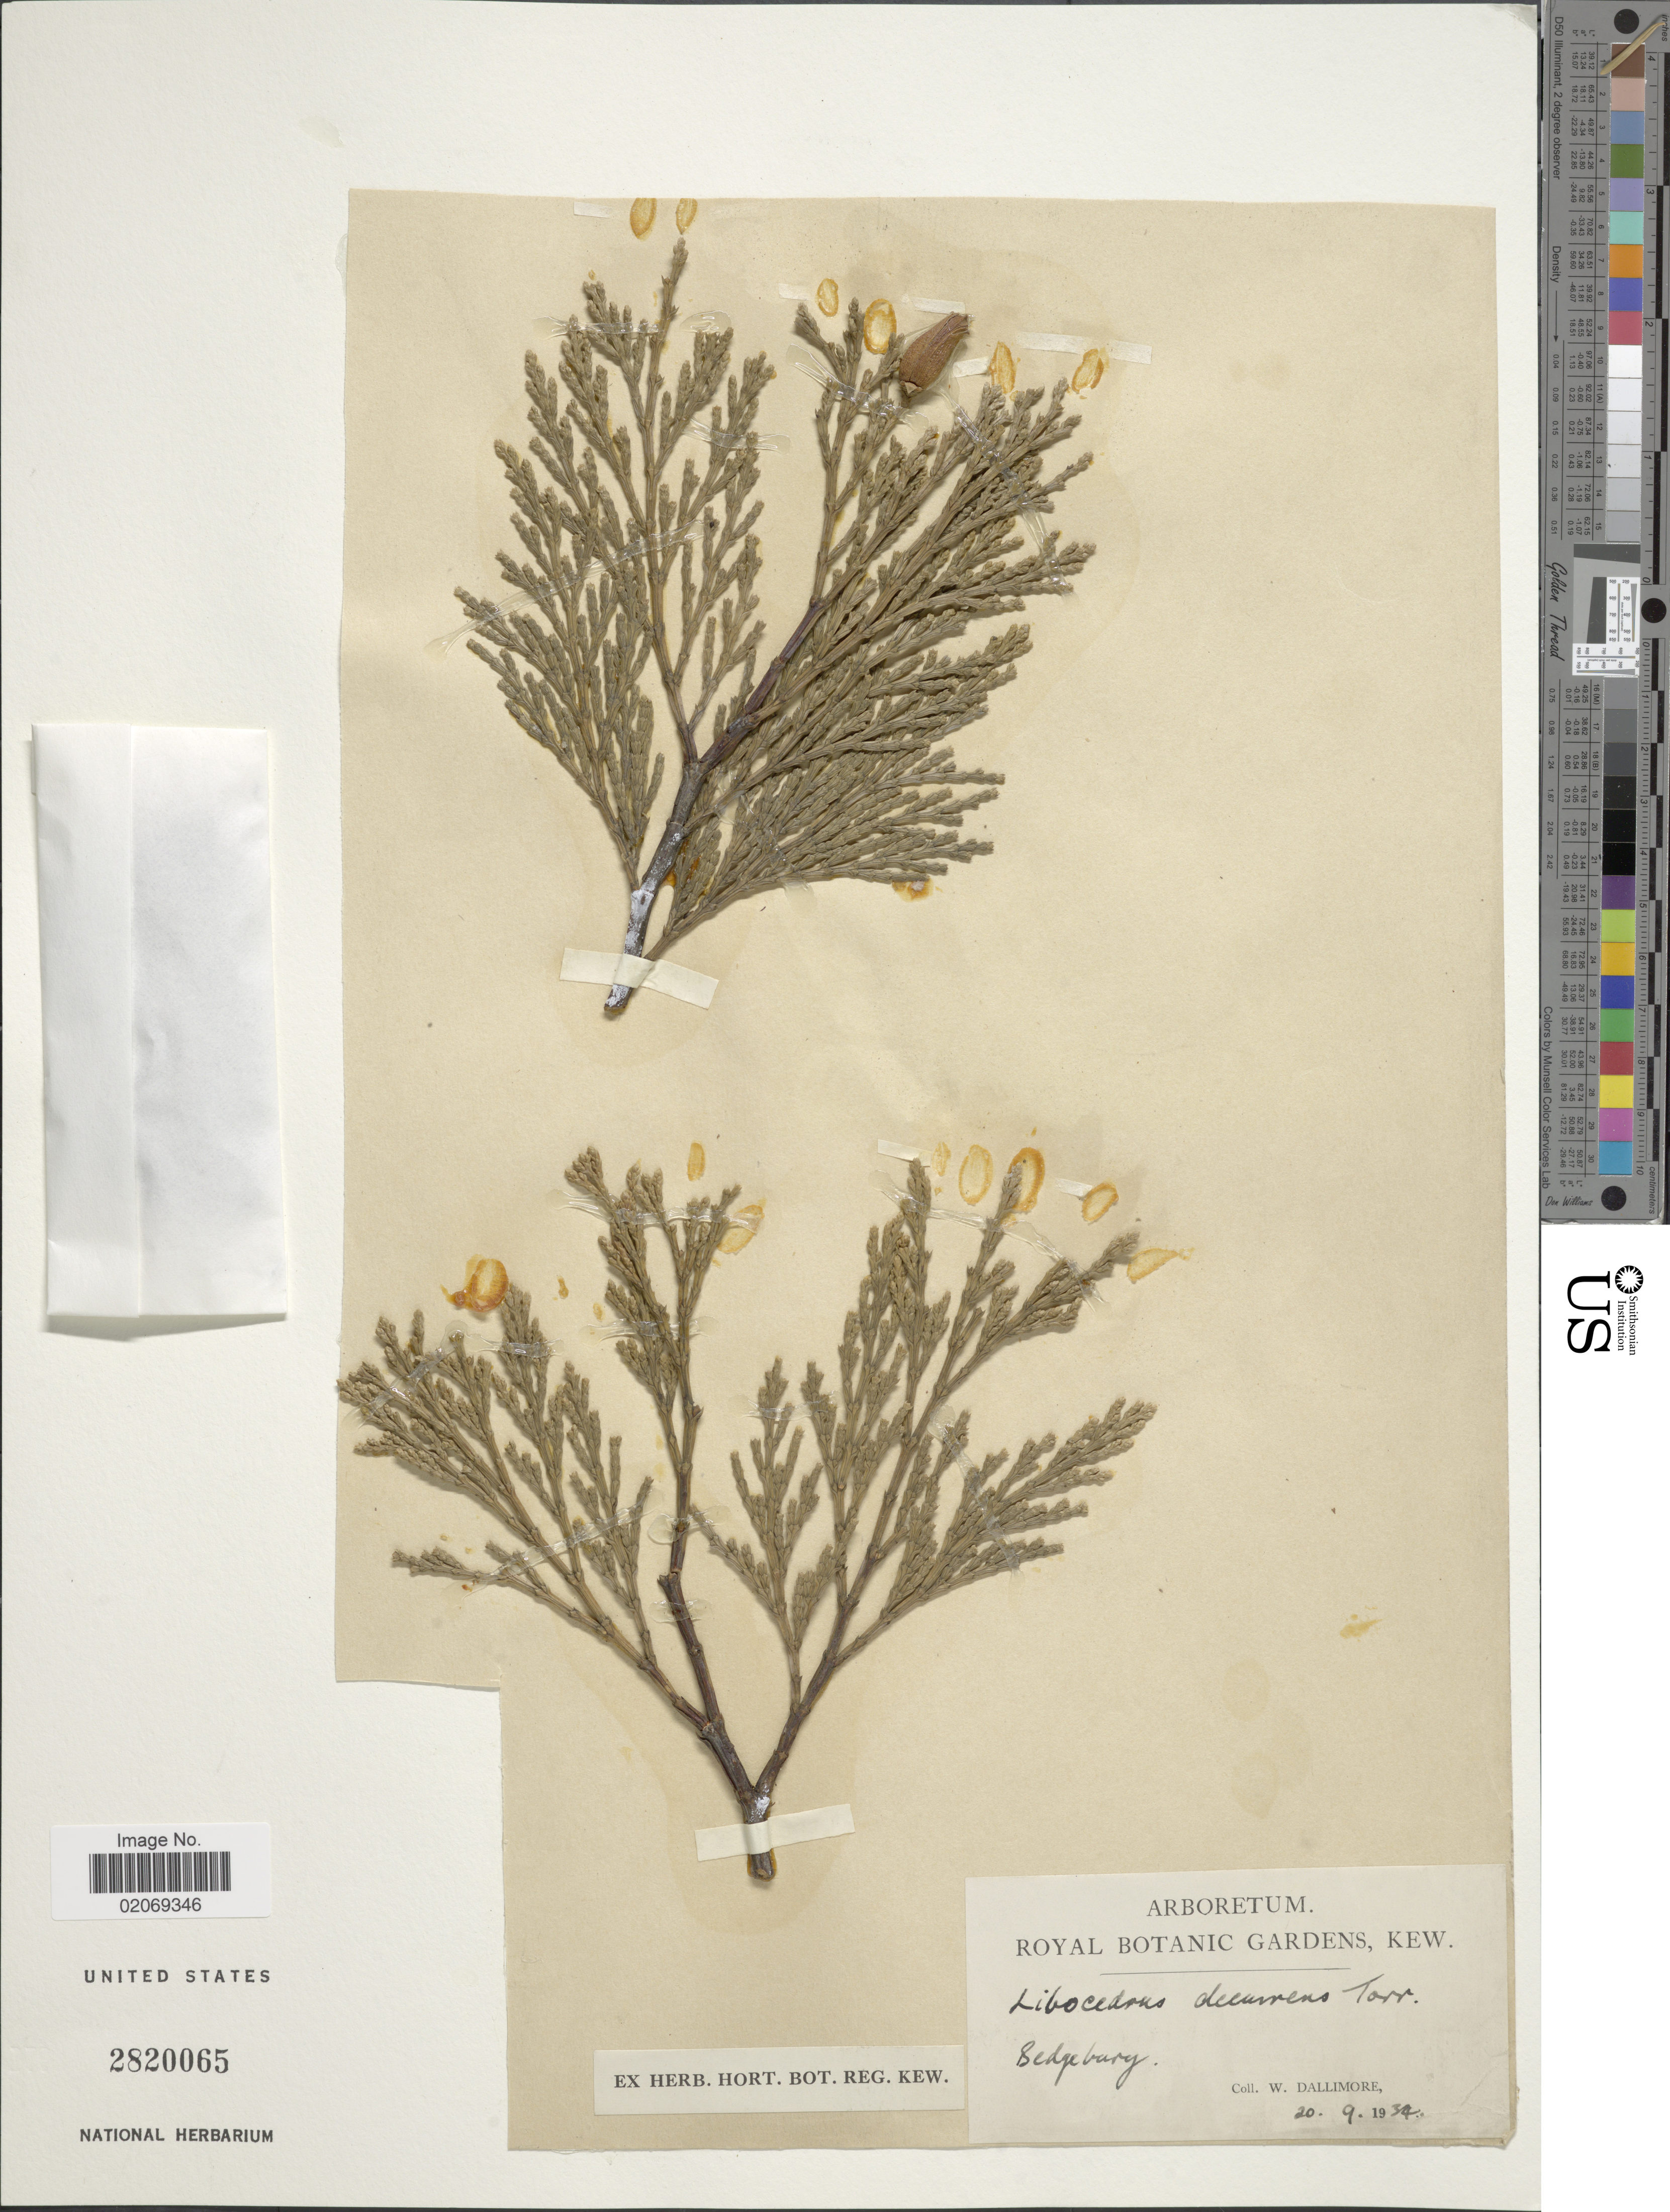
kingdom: Plantae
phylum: Tracheophyta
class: Pinopsida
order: Pinales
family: Cupressaceae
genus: Libocedrus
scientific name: Libocedrus decurrens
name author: Torr.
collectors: W. Dallimore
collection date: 1934-09-20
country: United Kingdom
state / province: England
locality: Bedgebury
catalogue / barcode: US 2820065